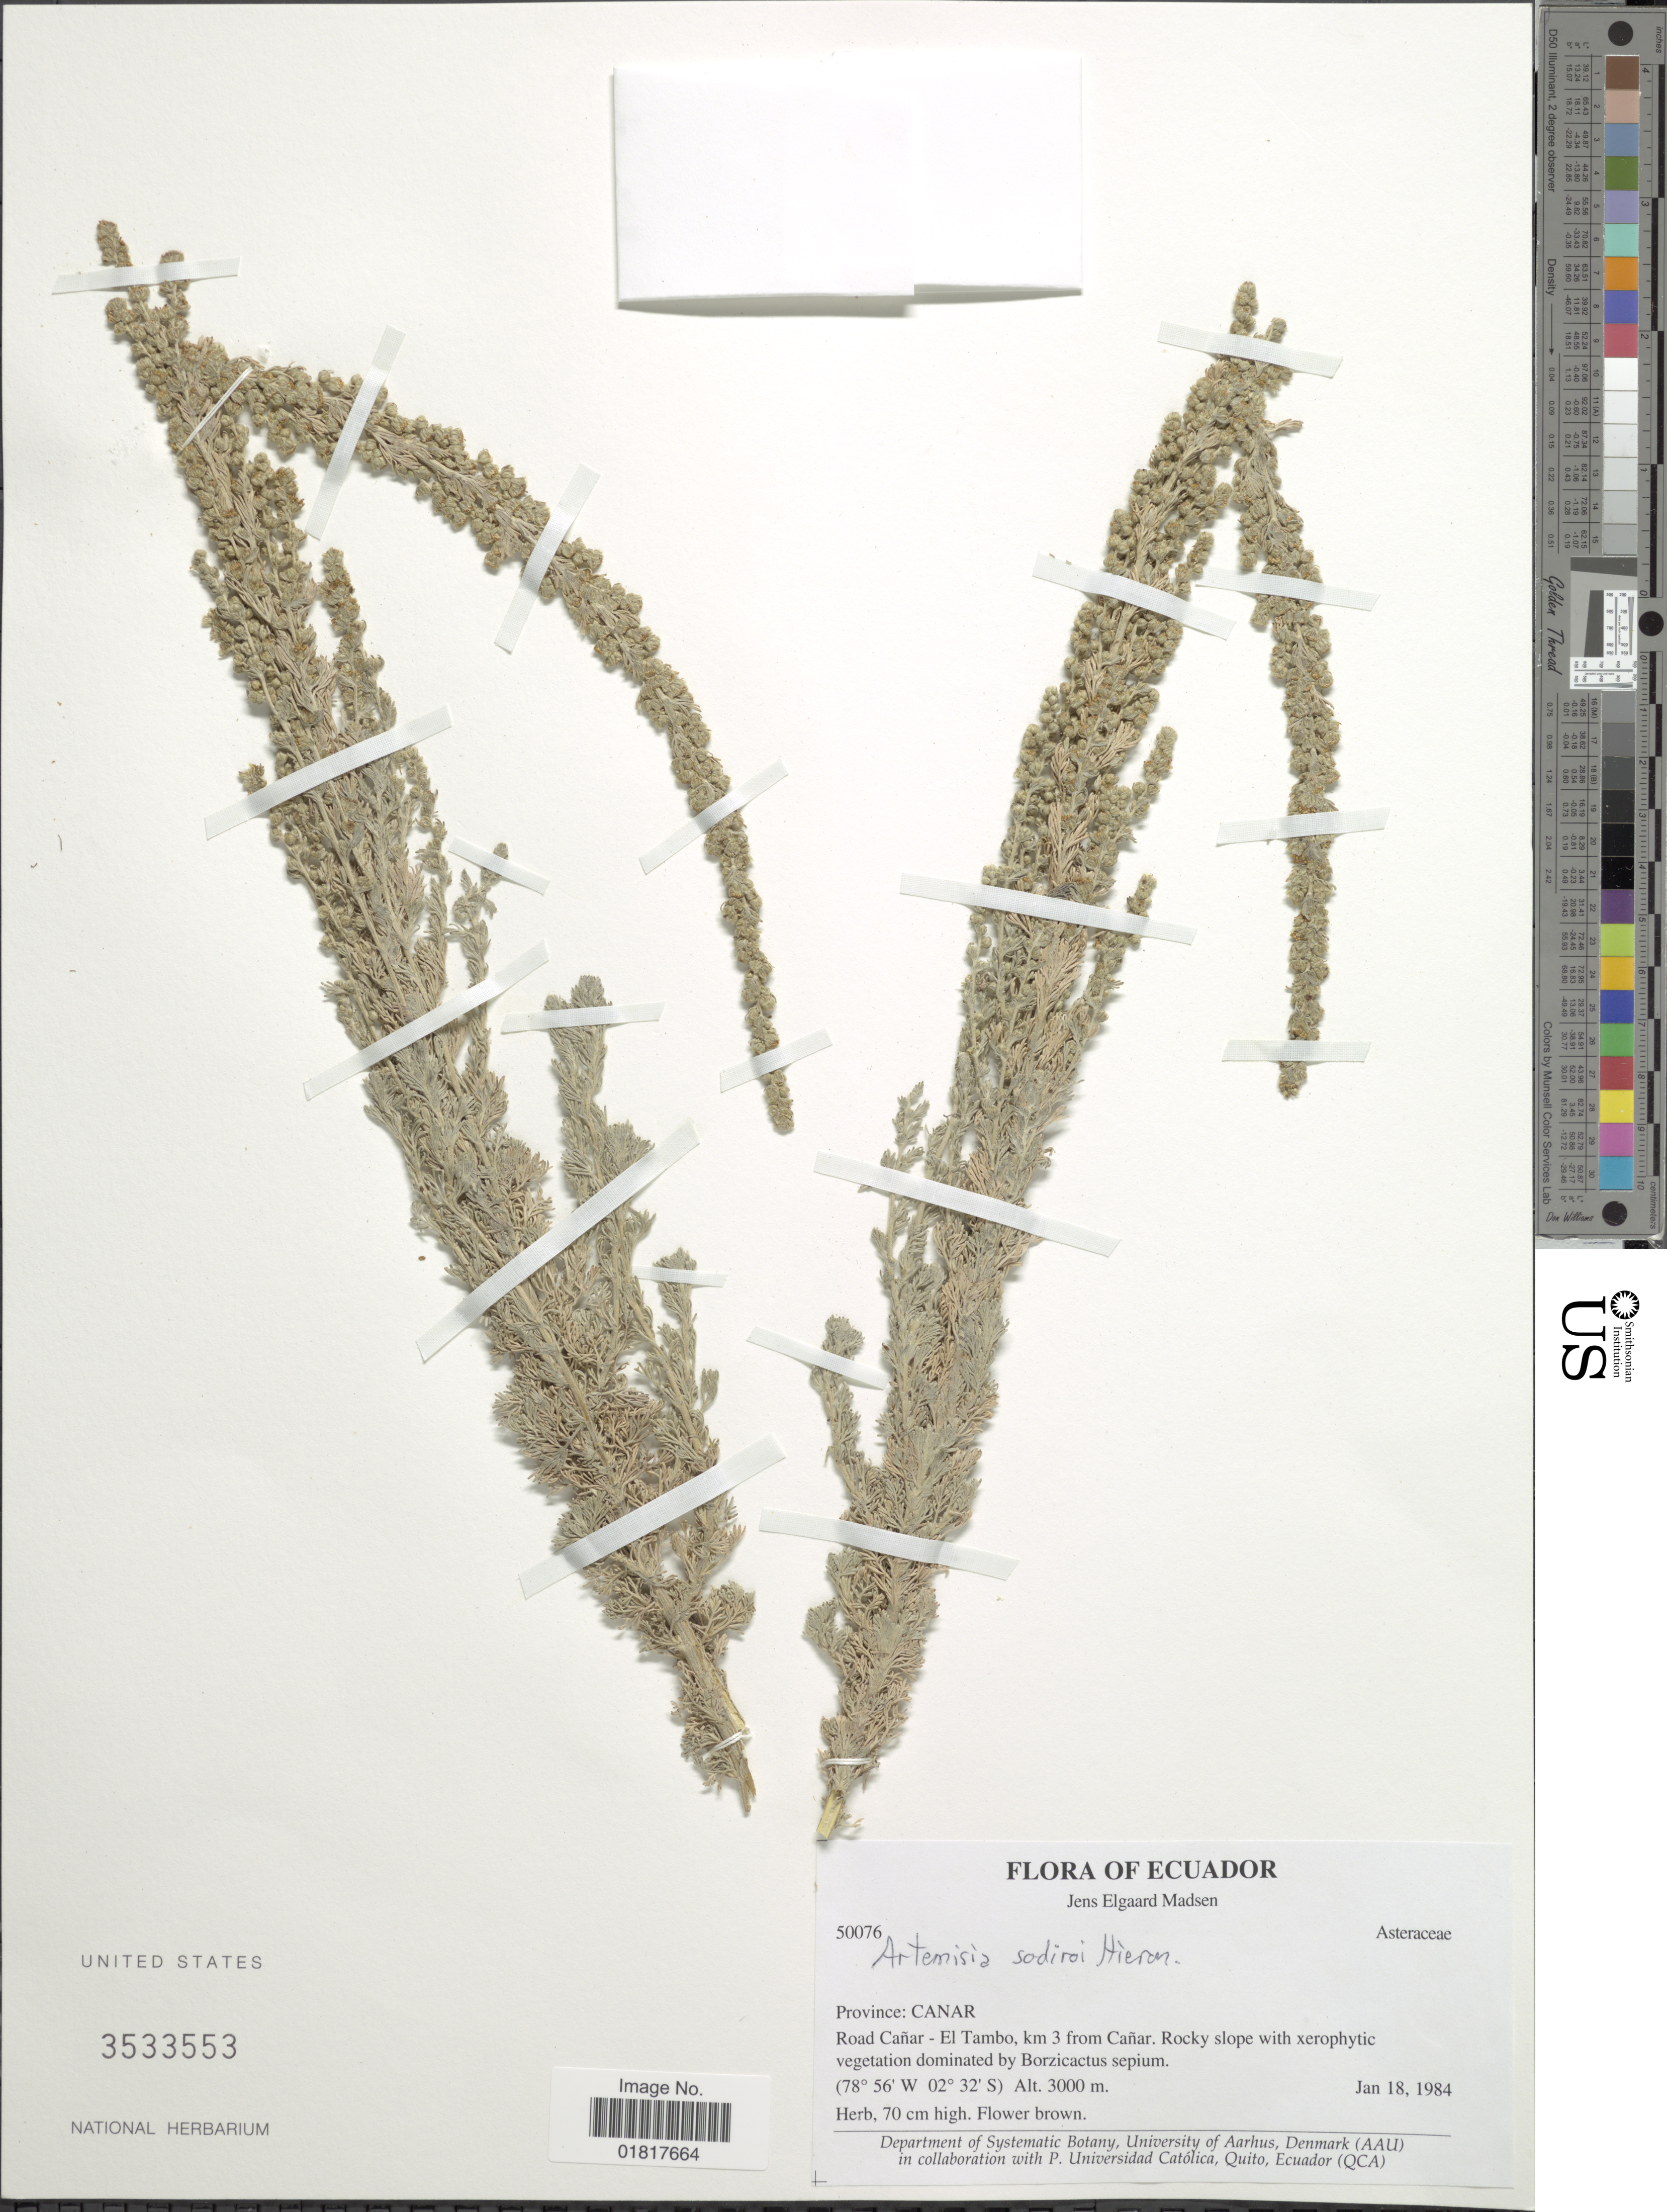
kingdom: Plantae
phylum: Tracheophyta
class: Magnoliopsida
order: Asterales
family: Asteraceae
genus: Artemisia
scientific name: Artemisia sodiroi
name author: Hieron.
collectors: J. E. Madsen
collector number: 50076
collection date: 1984-01-18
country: Ecuador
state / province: Cañar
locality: Road Cañar - El Tambo, km 3 from Cañar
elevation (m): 3000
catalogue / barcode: US 3533553